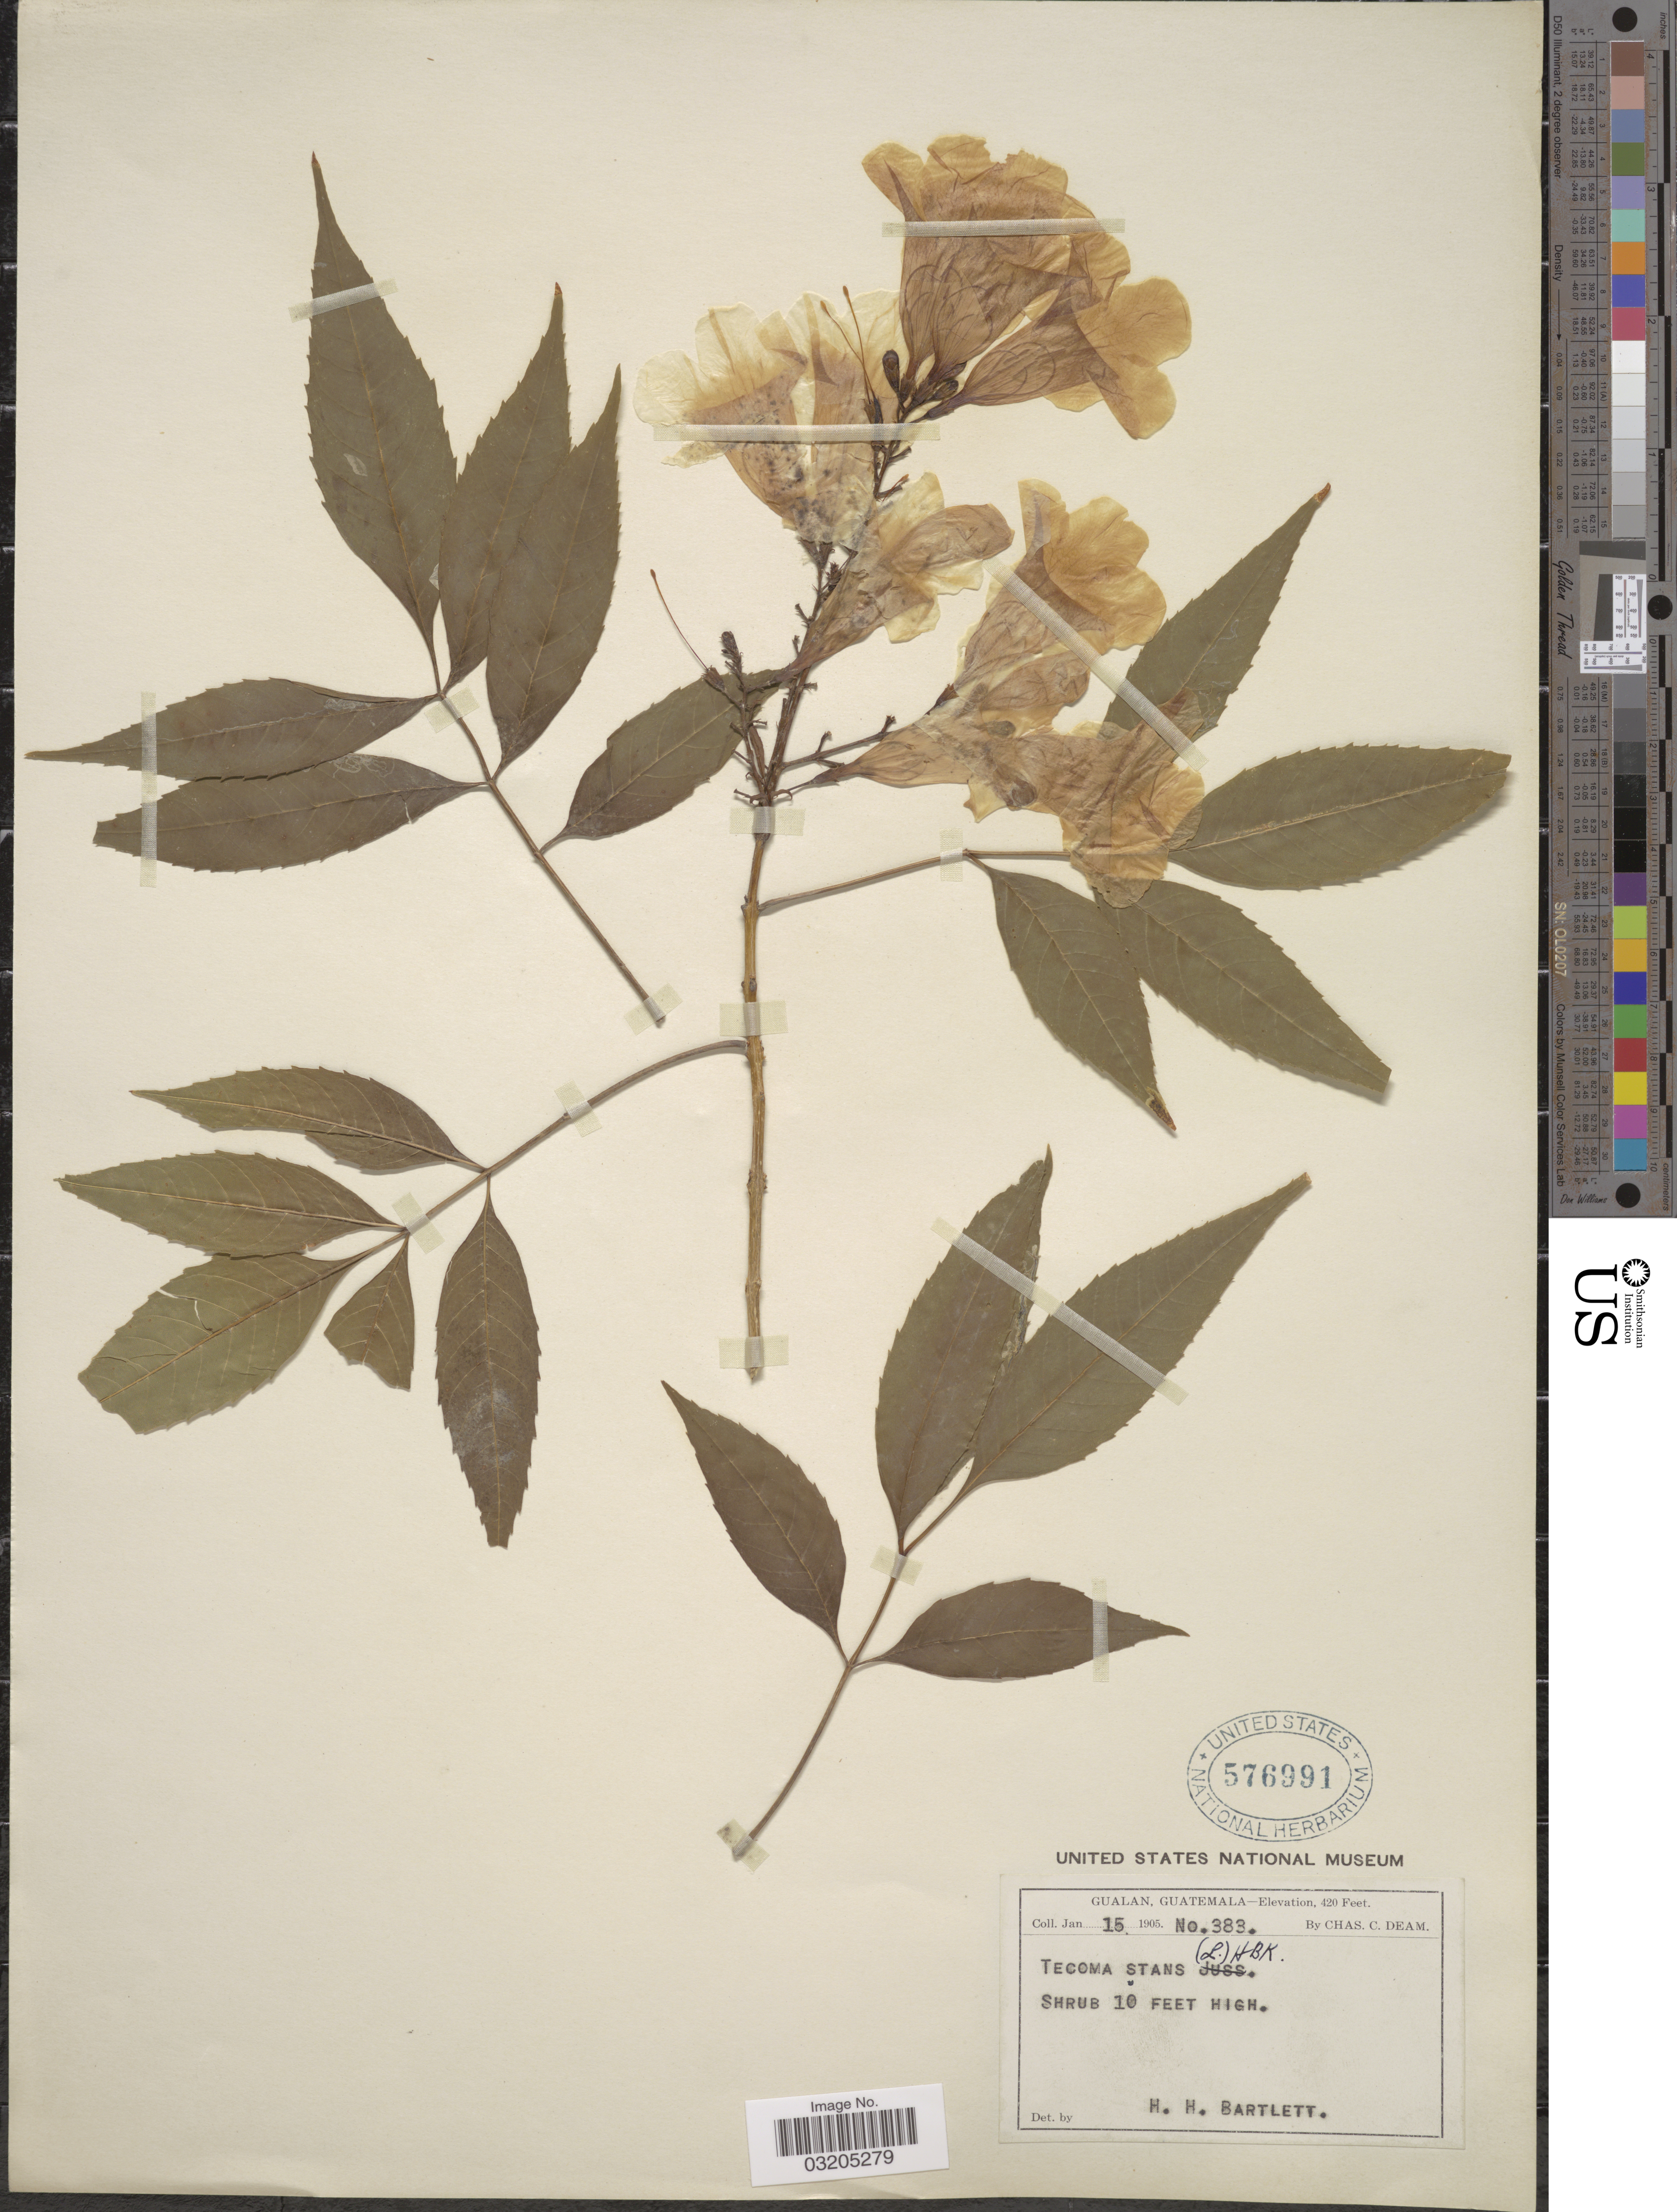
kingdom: Plantae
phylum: Tracheophyta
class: Magnoliopsida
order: Lamiales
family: Bignoniaceae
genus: Tecoma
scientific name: Tecoma stans var. stans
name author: (L.) Juss. ex Kunth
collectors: C. C. Deam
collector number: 383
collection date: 1905-01-15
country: Guatemala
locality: Gualan.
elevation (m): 128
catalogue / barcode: US 576991